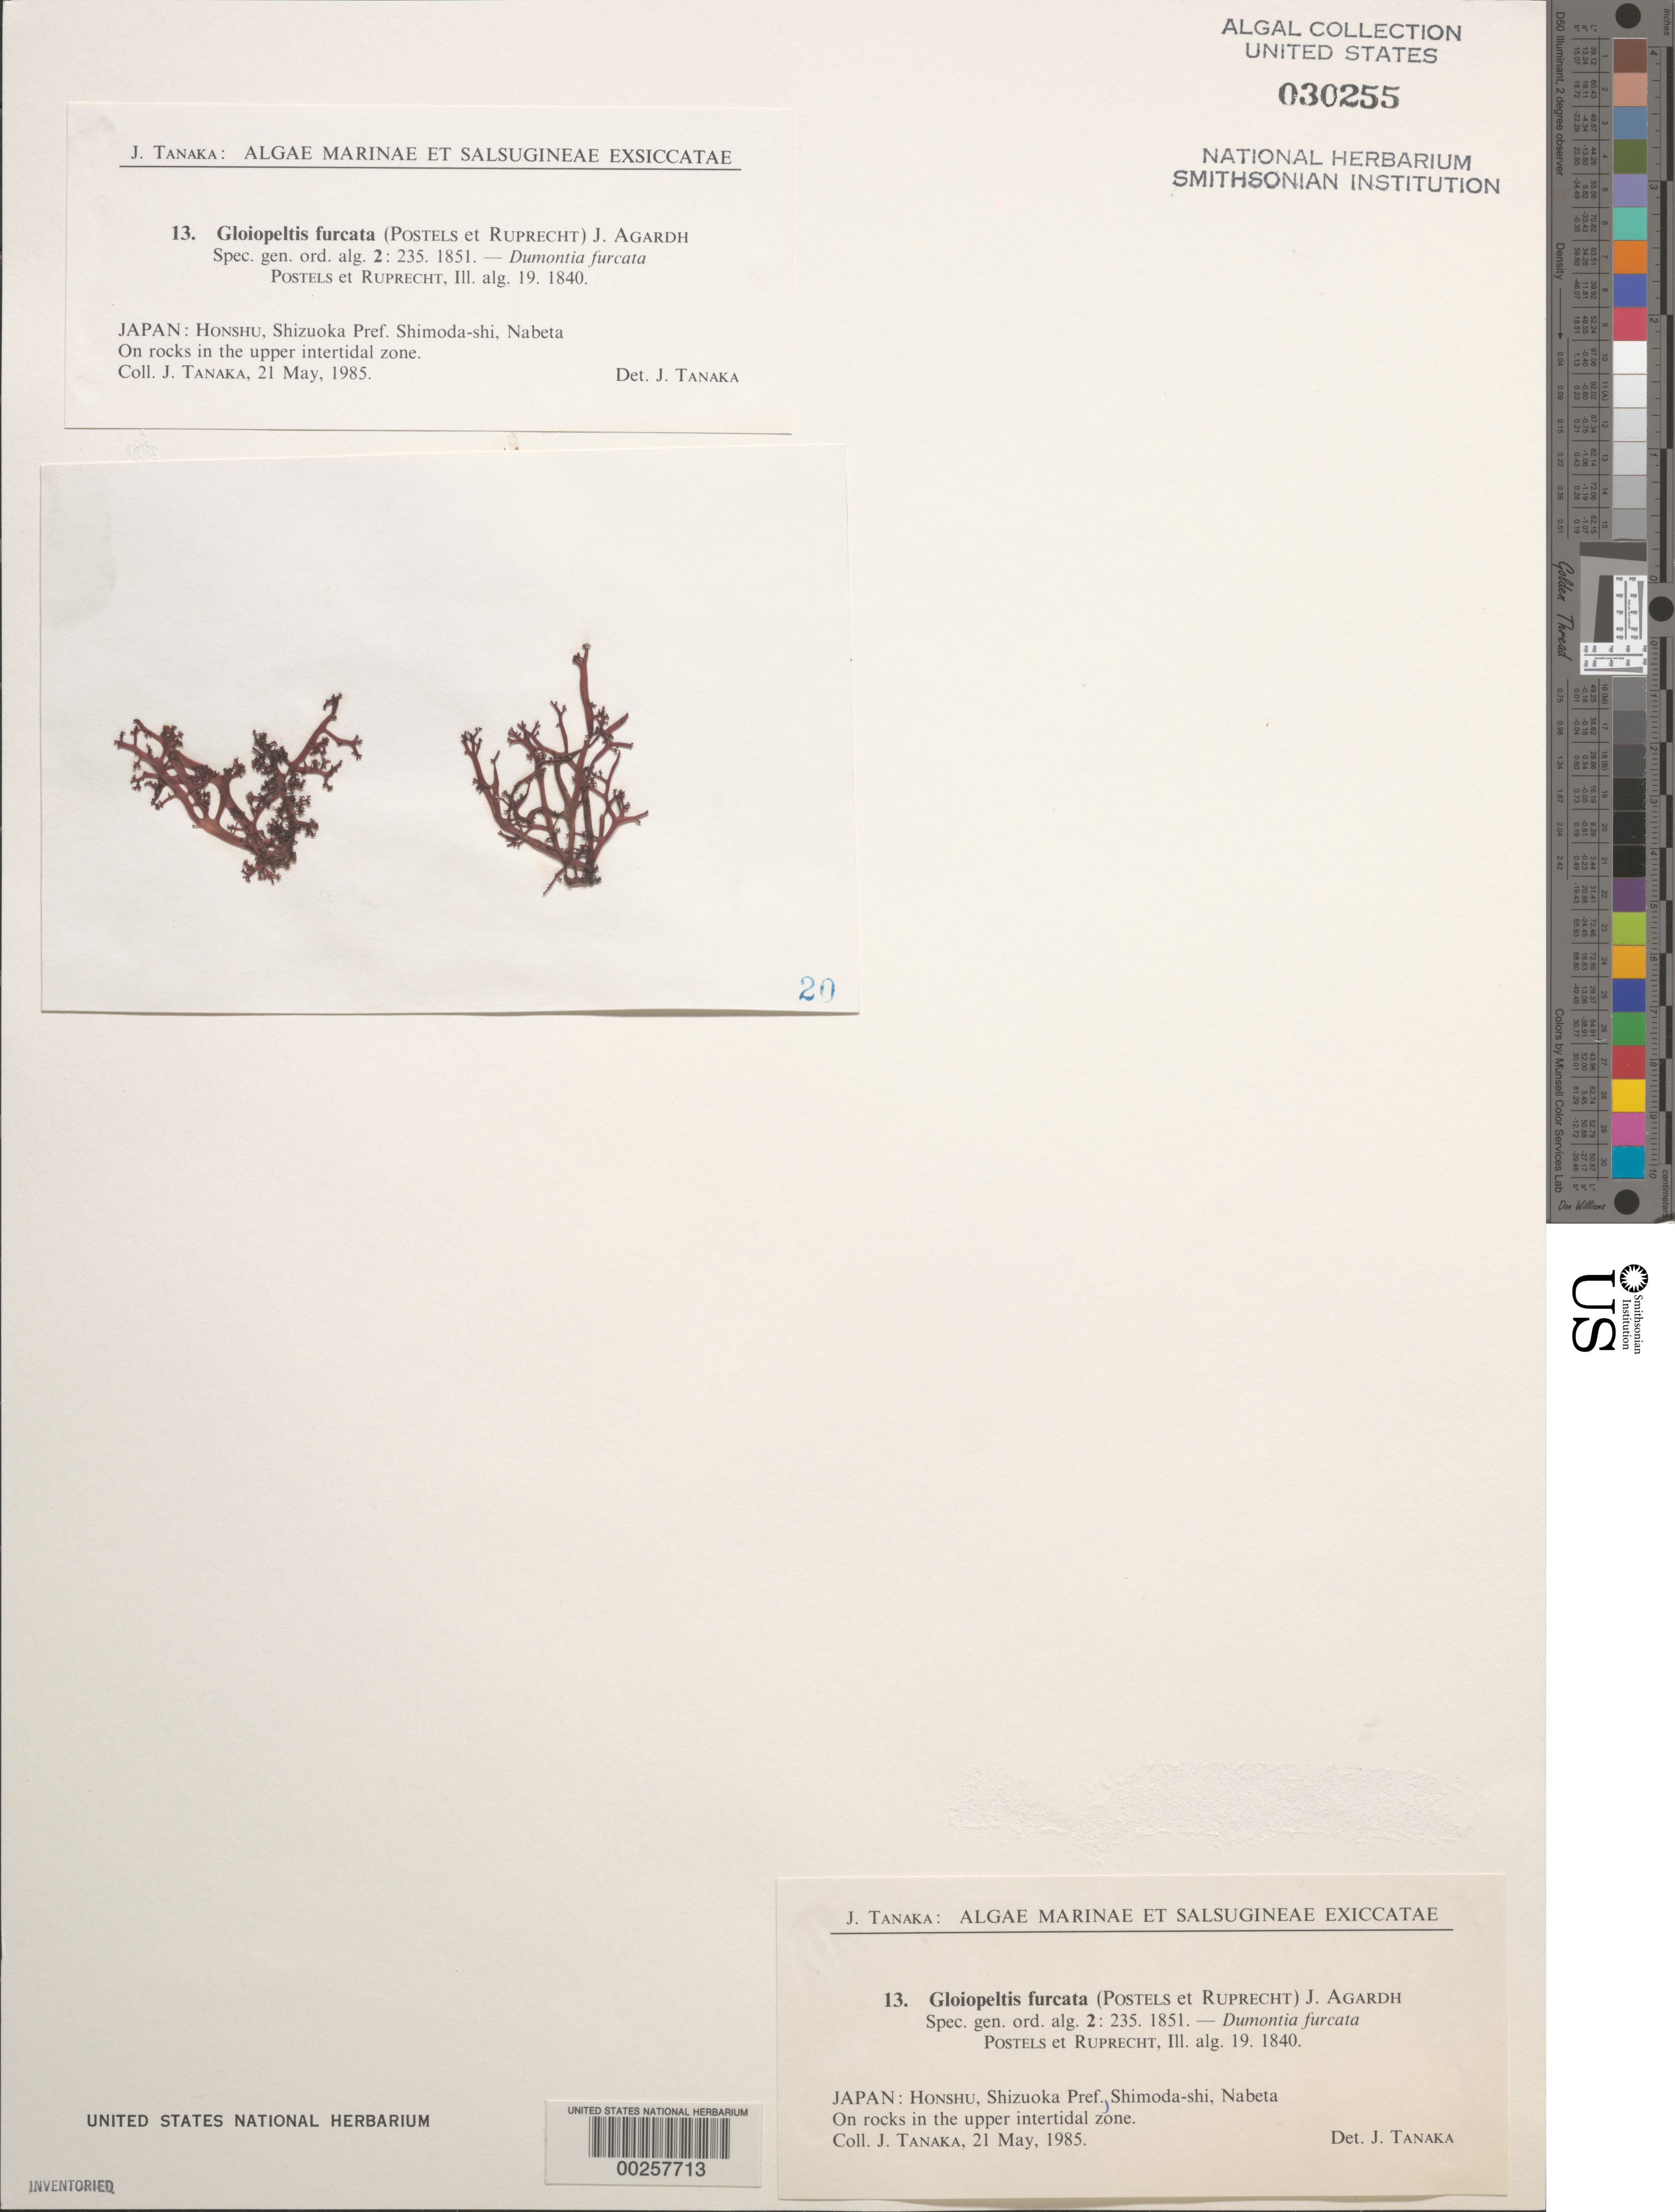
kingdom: Plantae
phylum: Rhodophyta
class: Florideophyceae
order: Gigartinales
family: Endocladiaceae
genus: Gloiopeltis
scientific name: Gloiopeltis furcata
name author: (Postels & Rupr.) J. Agardh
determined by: Tanaka, J.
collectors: J. Tanaka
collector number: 13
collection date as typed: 21 May 1985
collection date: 1985-05-21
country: Japan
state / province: Sizuoka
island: Honshu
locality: Nabeta, Shimoda-shi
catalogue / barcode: US 30255